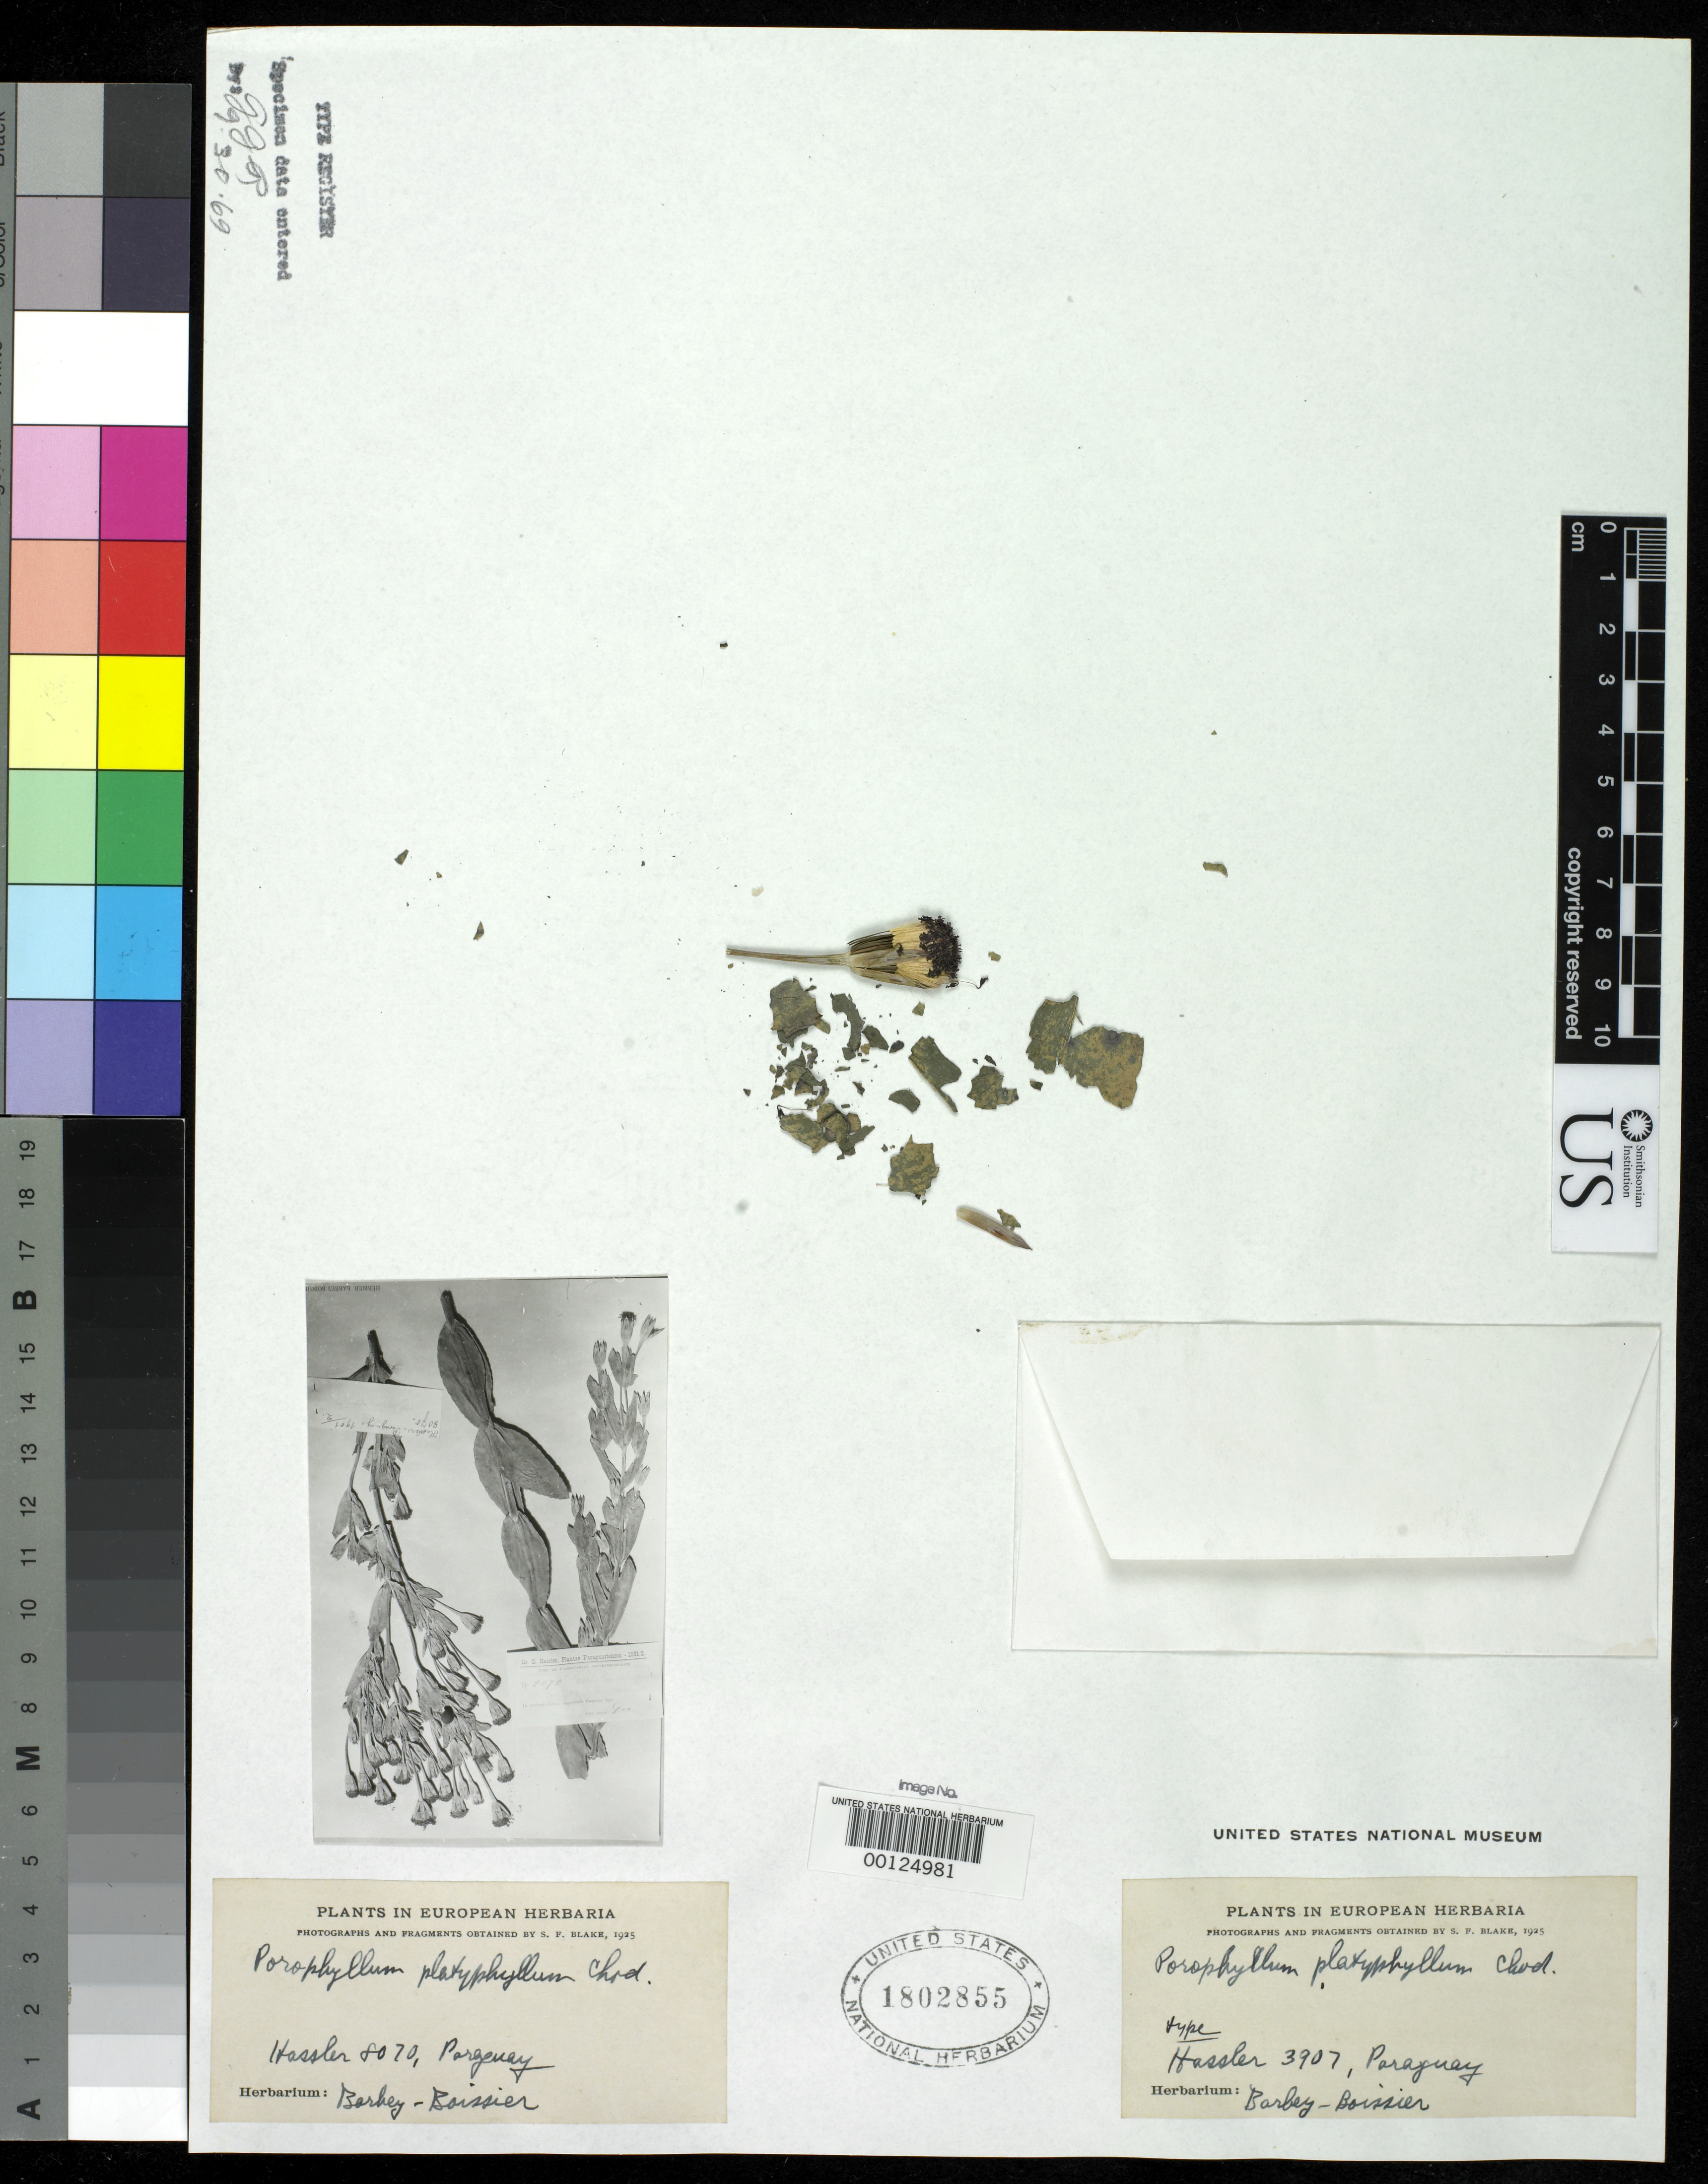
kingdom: Plantae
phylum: Tracheophyta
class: Magnoliopsida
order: Asterales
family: Asteraceae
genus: Porophyllum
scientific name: Porophyllum platyphyllum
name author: Chodat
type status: Isotype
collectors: E. Hassler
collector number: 3907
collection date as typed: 1901 to -- --- 1902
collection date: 1901/1902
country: Paraguay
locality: Cordillera de Altos.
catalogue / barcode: US 1802855